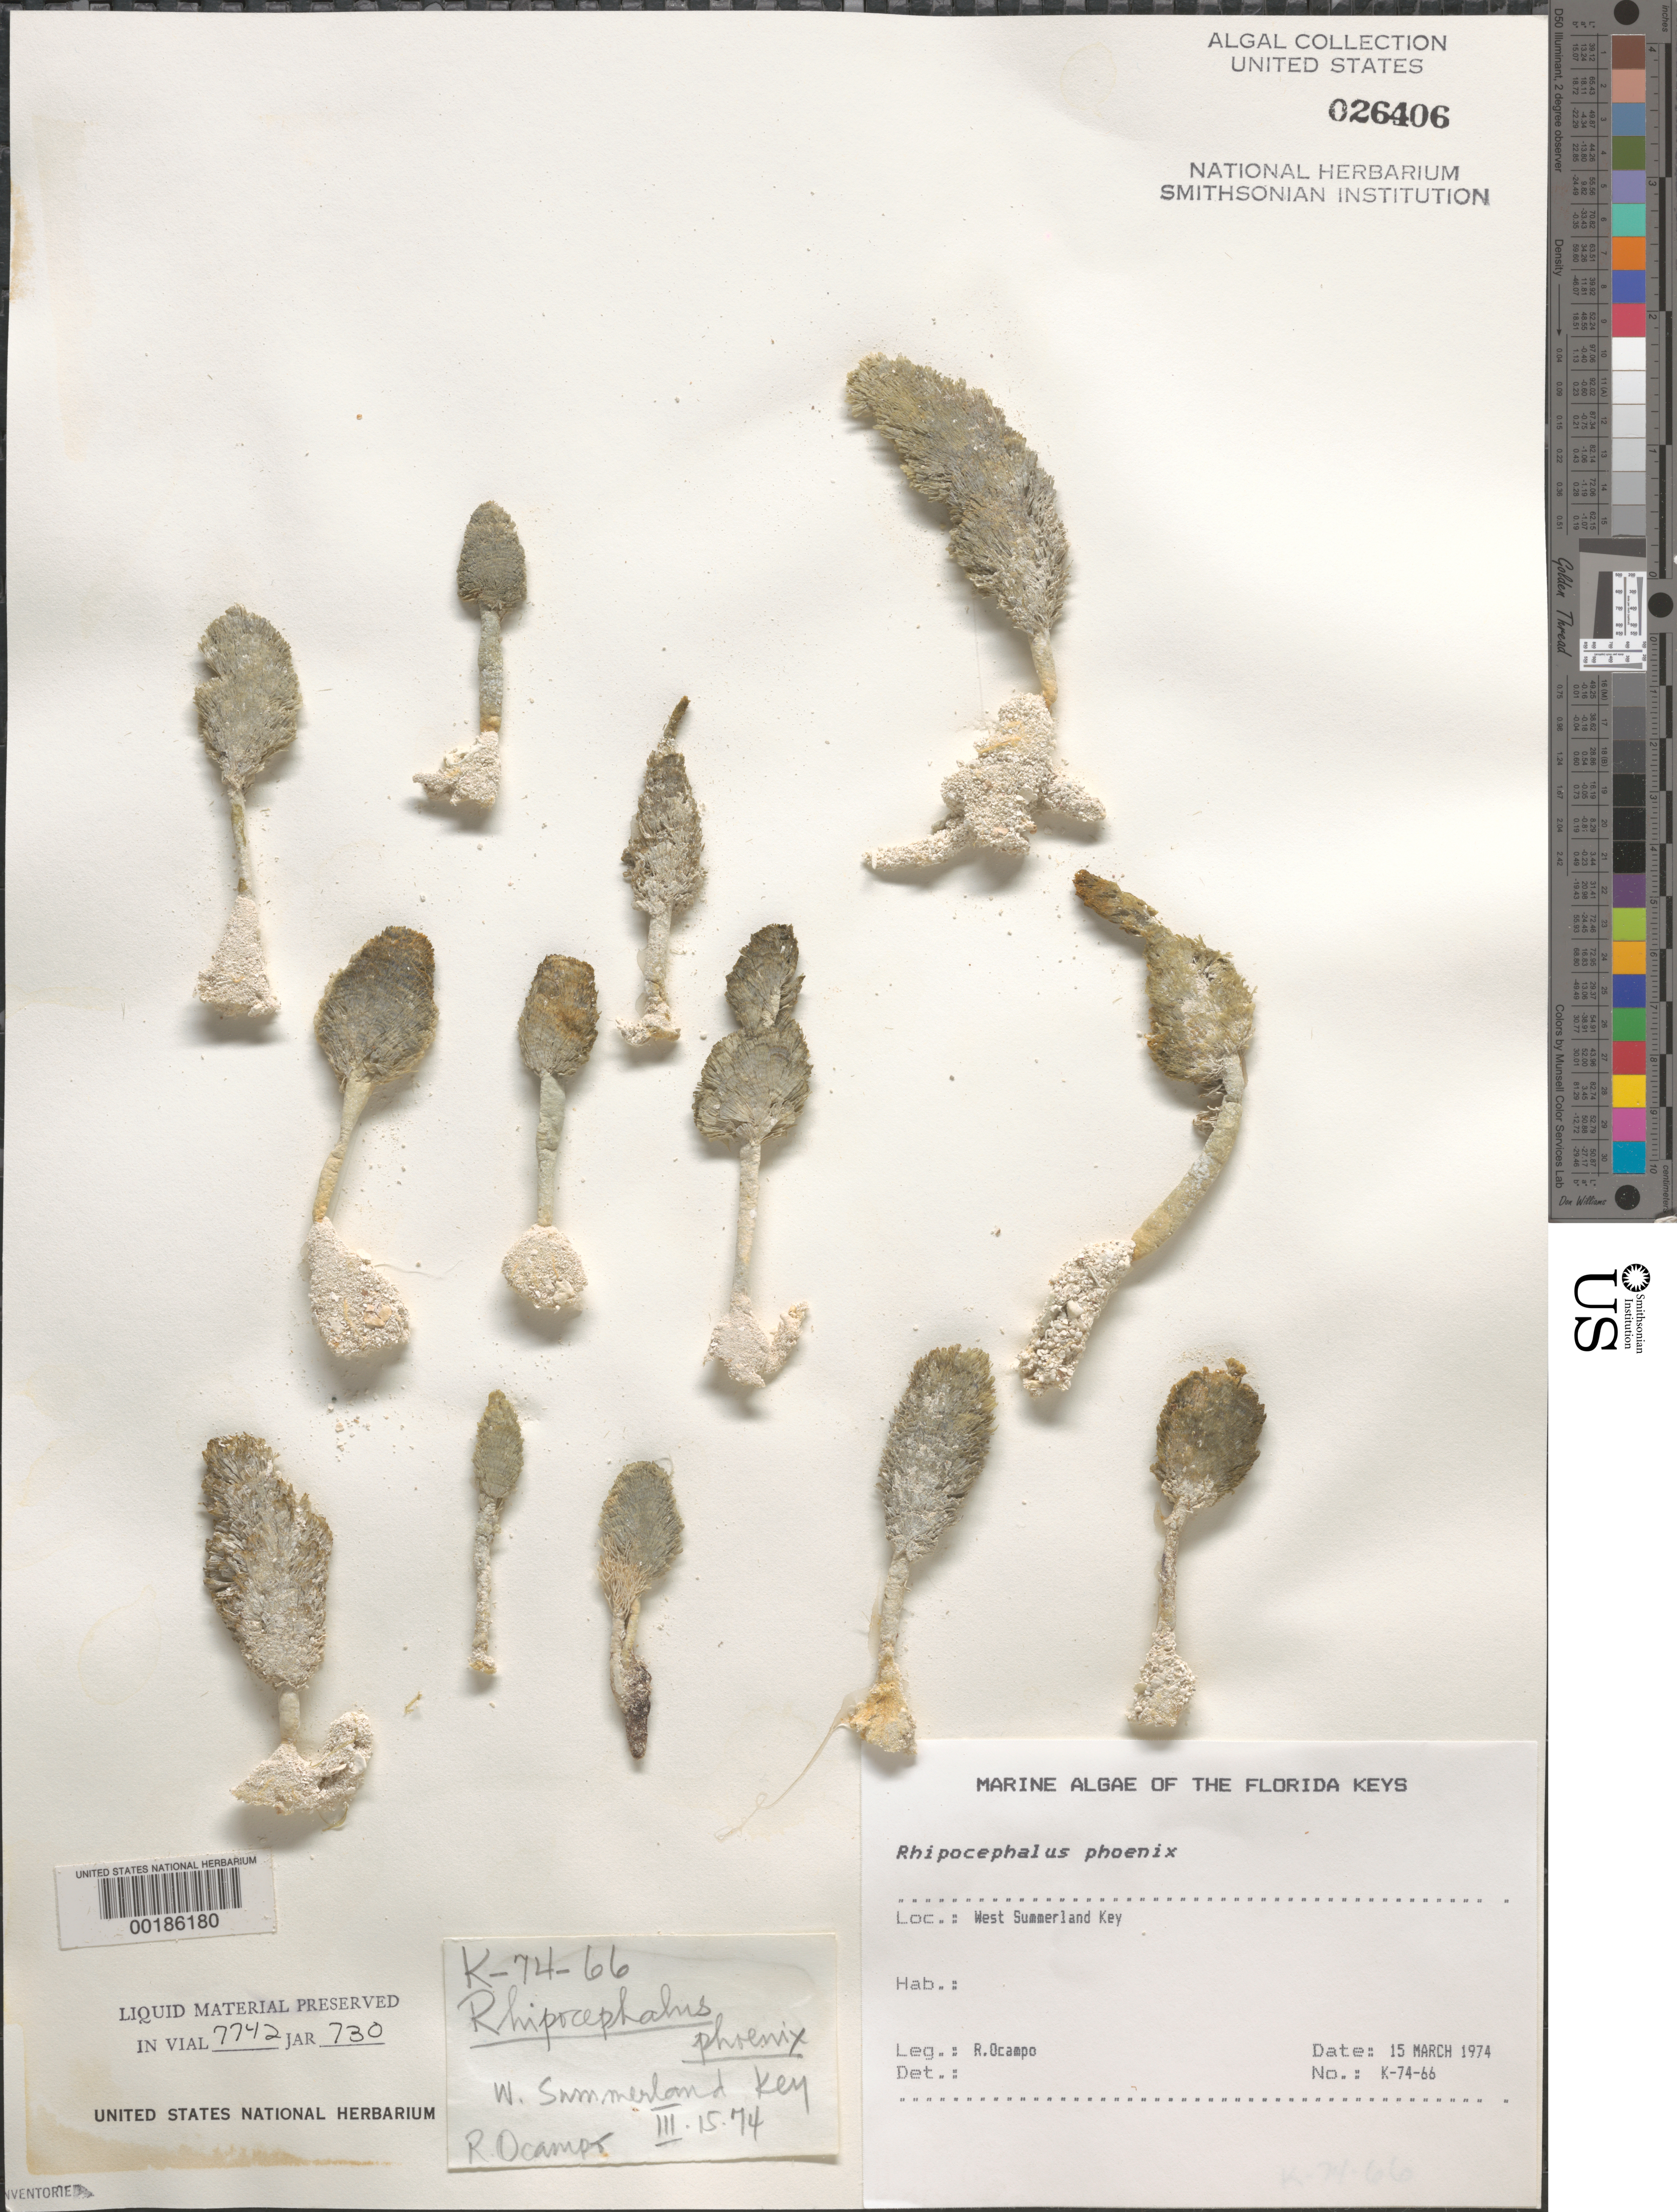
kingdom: Plantae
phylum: Chlorophyta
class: Ulvophyceae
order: Bryopsidales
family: Udoteaceae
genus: Rhipocephalus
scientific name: Rhipocephalus phoenix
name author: (J. Ellis & Sol.) Kütz.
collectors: R. Ocampo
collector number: K-74-66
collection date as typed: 15 Mar 1974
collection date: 1974-03-15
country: United States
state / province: Florida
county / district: Monroe County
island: West Summerland Key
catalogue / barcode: US 26406